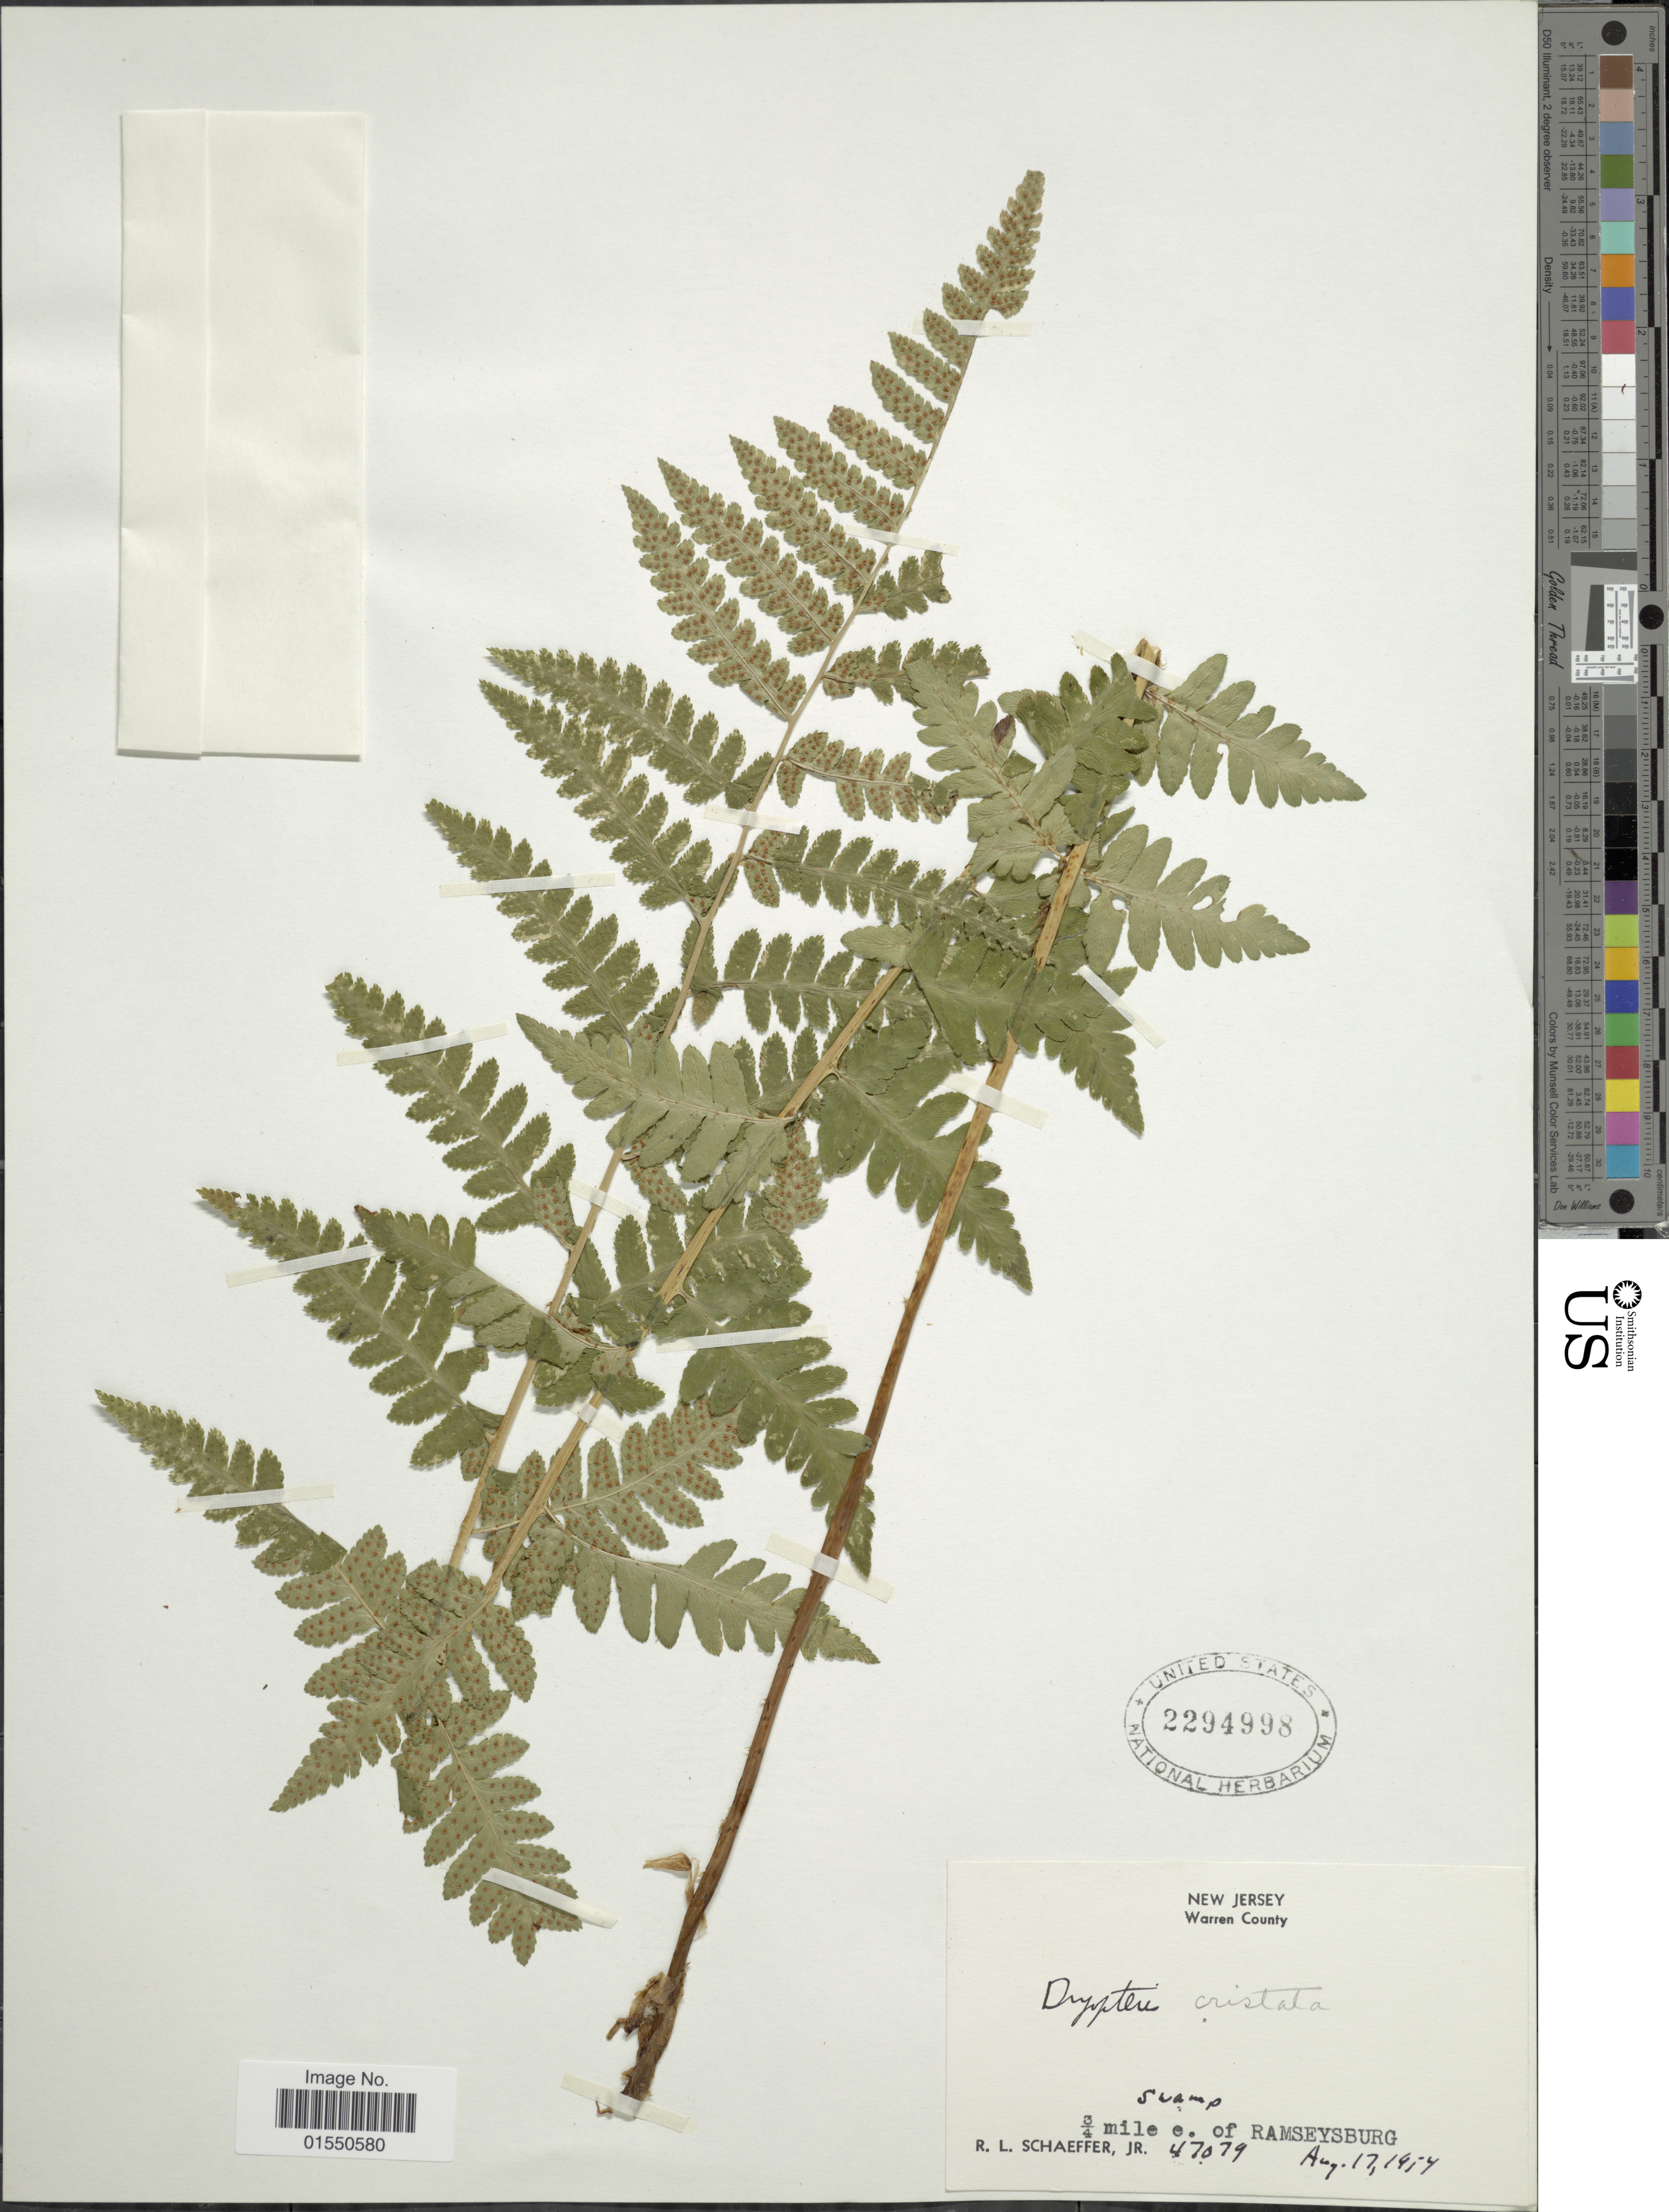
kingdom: Plantae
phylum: Tracheophyta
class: Polypodiopsida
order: Polypodiales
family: Dryopteridaceae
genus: Dryopteris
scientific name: Dryopteris cristata var. spinulosa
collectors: R. Schaeffer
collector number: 47079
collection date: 1954-08-17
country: United States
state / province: New Jersey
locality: Warren County, ¾ mile e. of Ramseysburg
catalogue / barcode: US 2294998